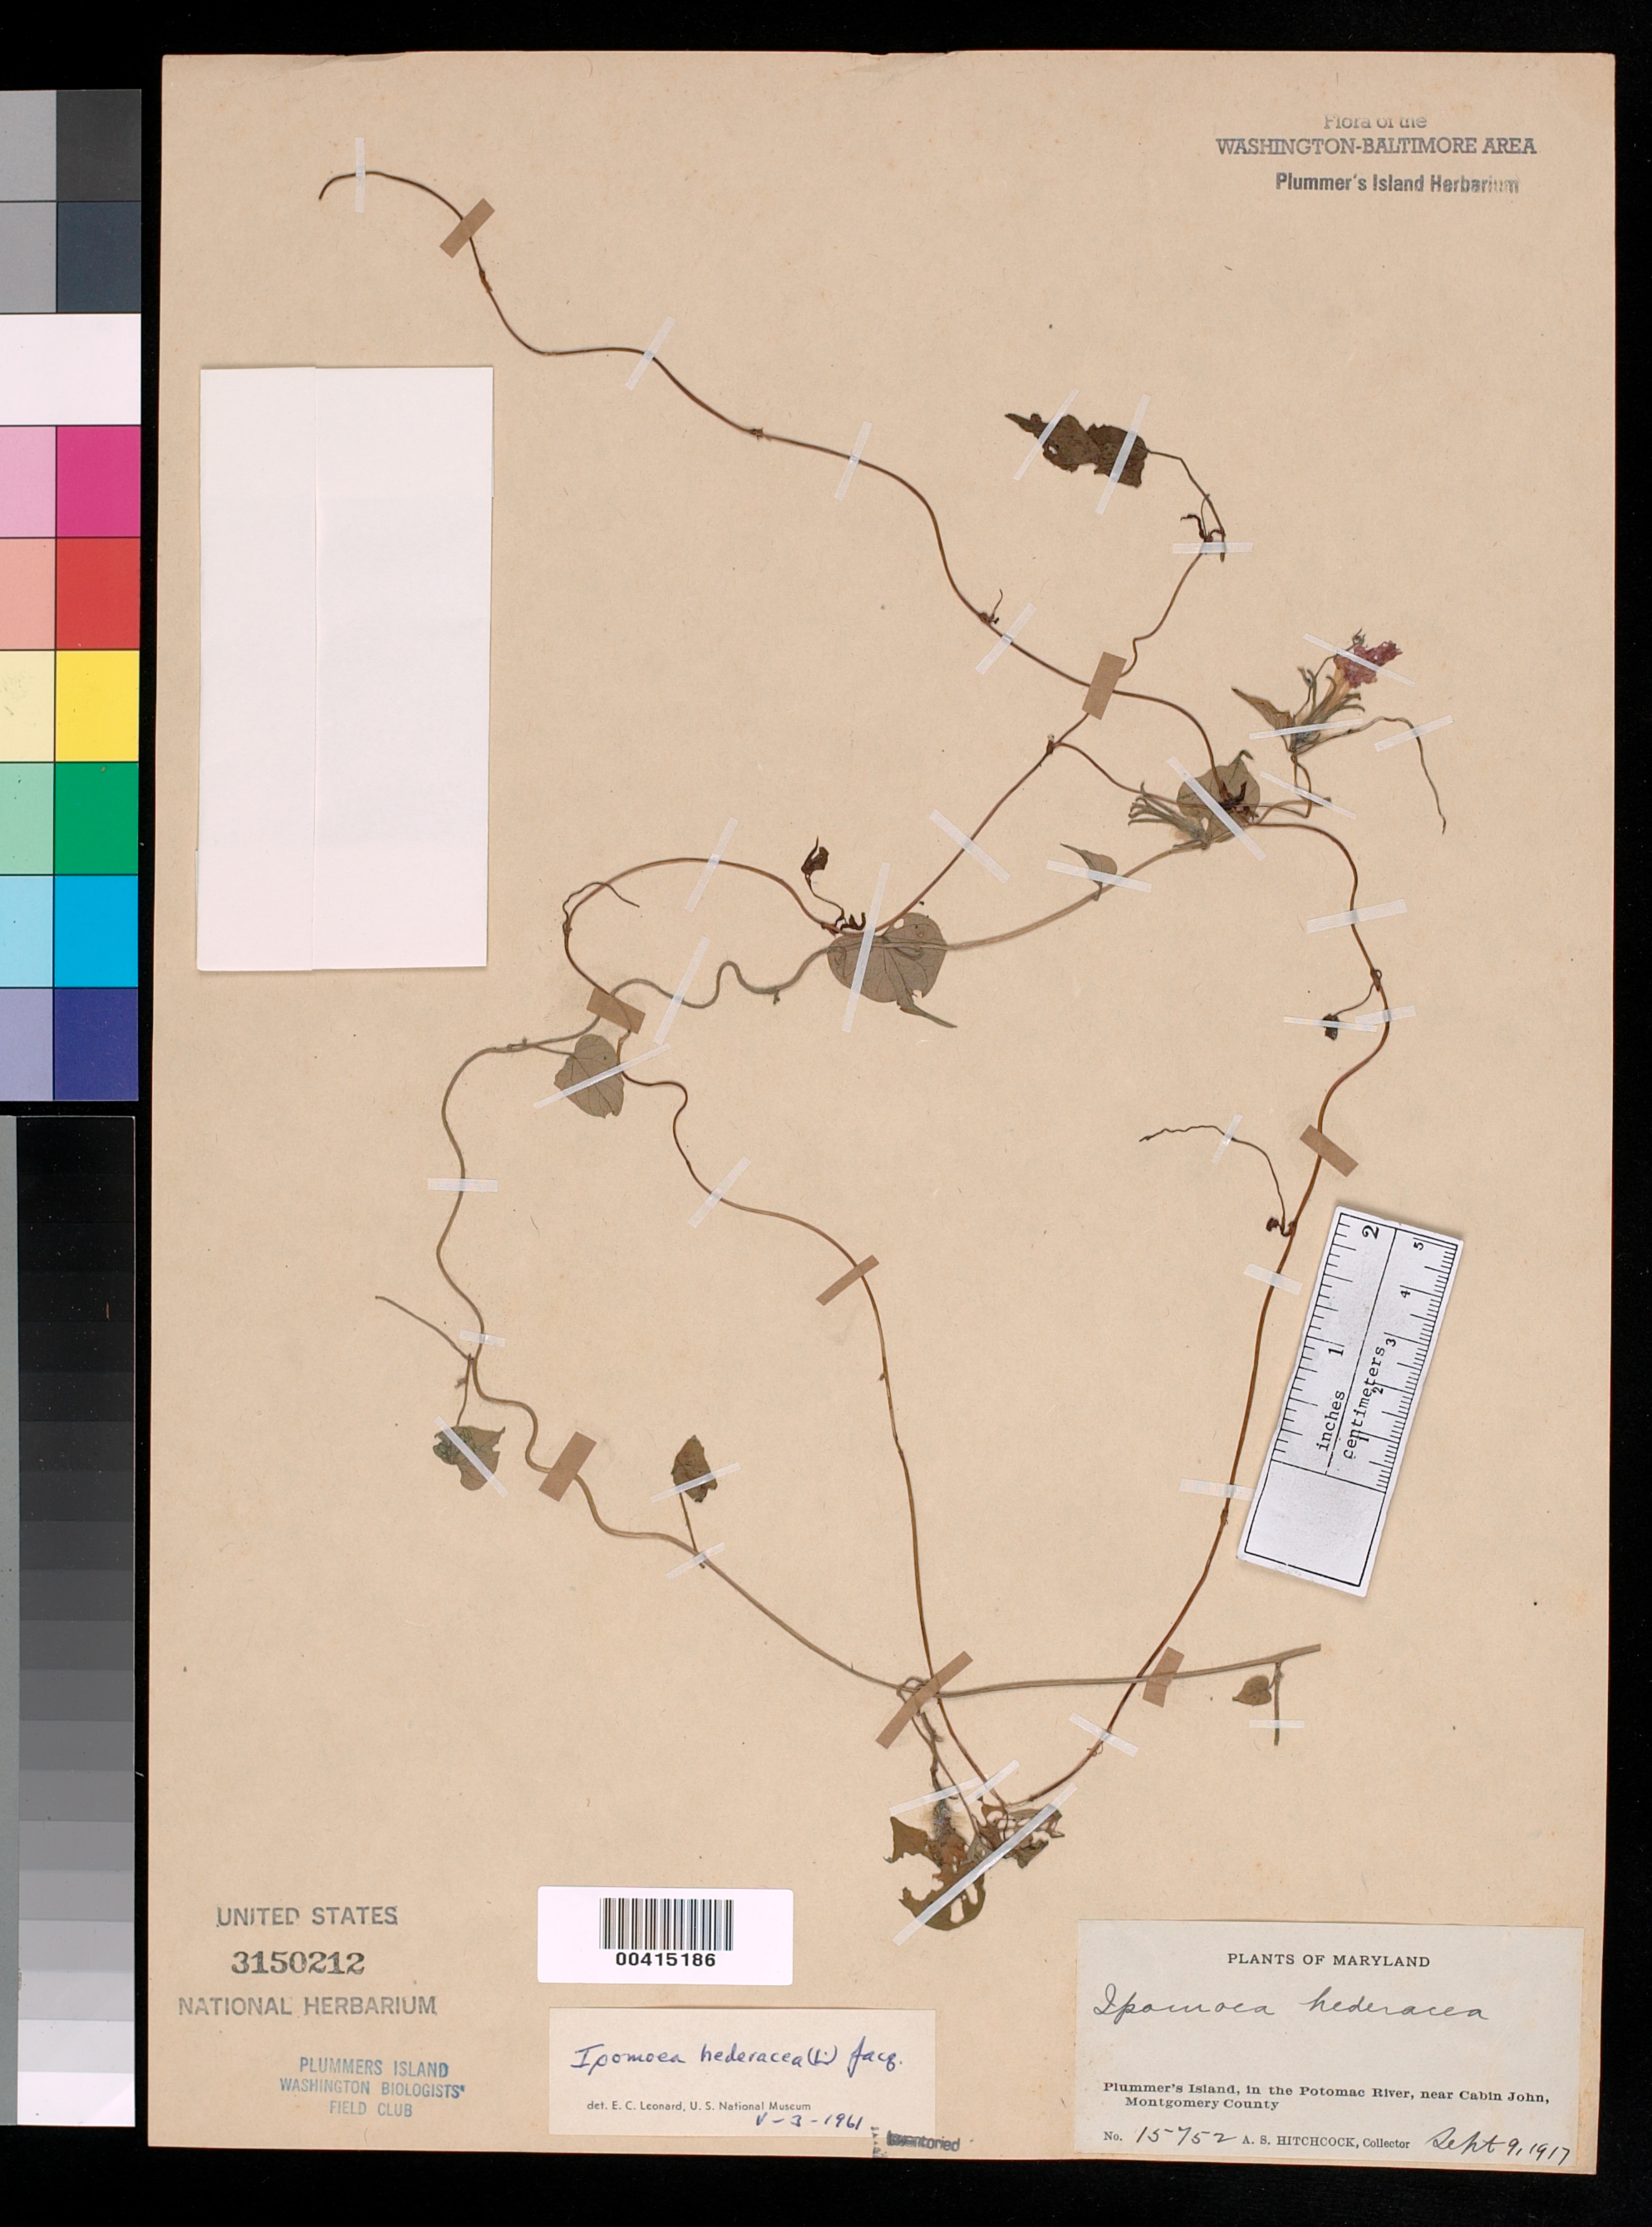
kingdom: Plantae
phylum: Tracheophyta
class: Magnoliopsida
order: Solanales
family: Convolvulaceae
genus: Ipomoea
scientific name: Ipomoea hederacea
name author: Jacq.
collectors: A. S. Hitchcock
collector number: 15752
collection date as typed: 09 Sep 1917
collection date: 1917-09-09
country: United States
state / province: Maryland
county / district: Montgomery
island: Plummers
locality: Plummer's Island C. & O. Canal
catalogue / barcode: US 3150212